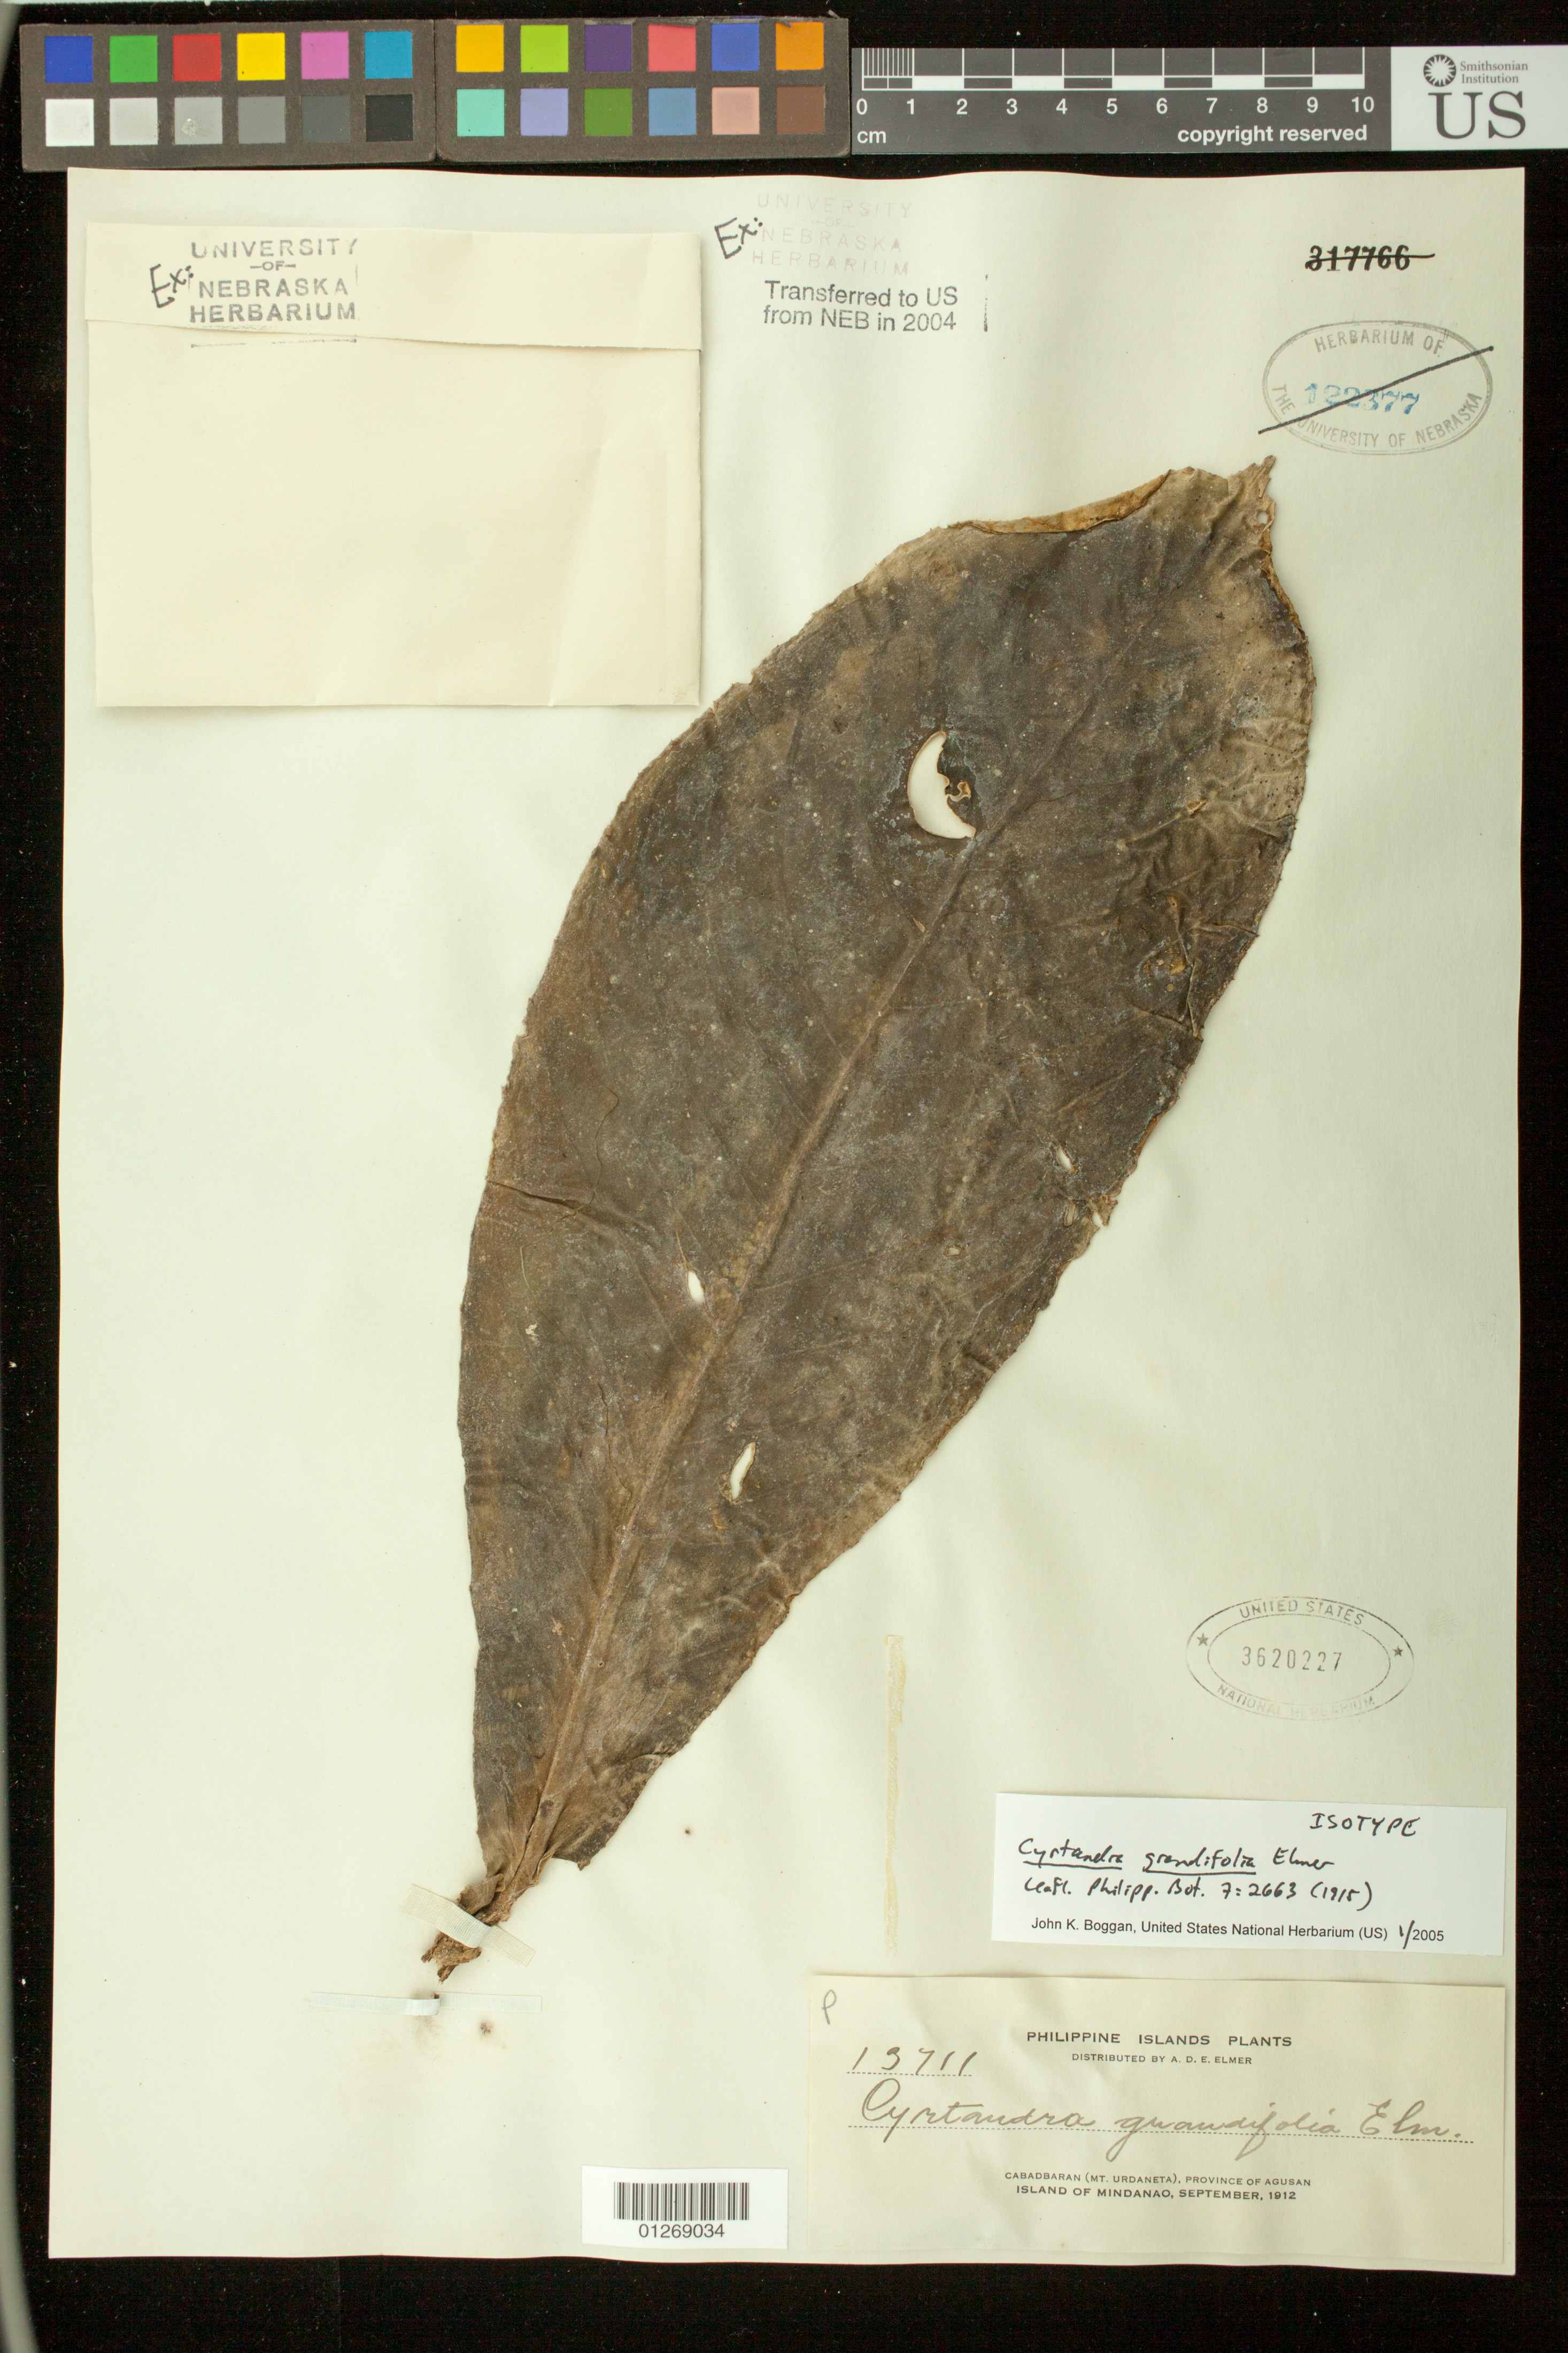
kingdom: Plantae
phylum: Tracheophyta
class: Magnoliopsida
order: Lamiales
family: Gesneriaceae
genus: Cyrtandra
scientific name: Cyrtandra grandifolia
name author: Elmer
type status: Isolectotype; Type Collection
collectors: A. D. E. Elmer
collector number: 13711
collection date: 1912-07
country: Philippines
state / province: Caraga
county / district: Agusan del Norte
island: Mindanao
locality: Cabadbaran (Mt. Urdaneta), province of Agusan, Island of Mindanao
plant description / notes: Specimen ex University of Nebraska Herbarium (NEB), transferred to US in 2004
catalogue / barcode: US 3620227